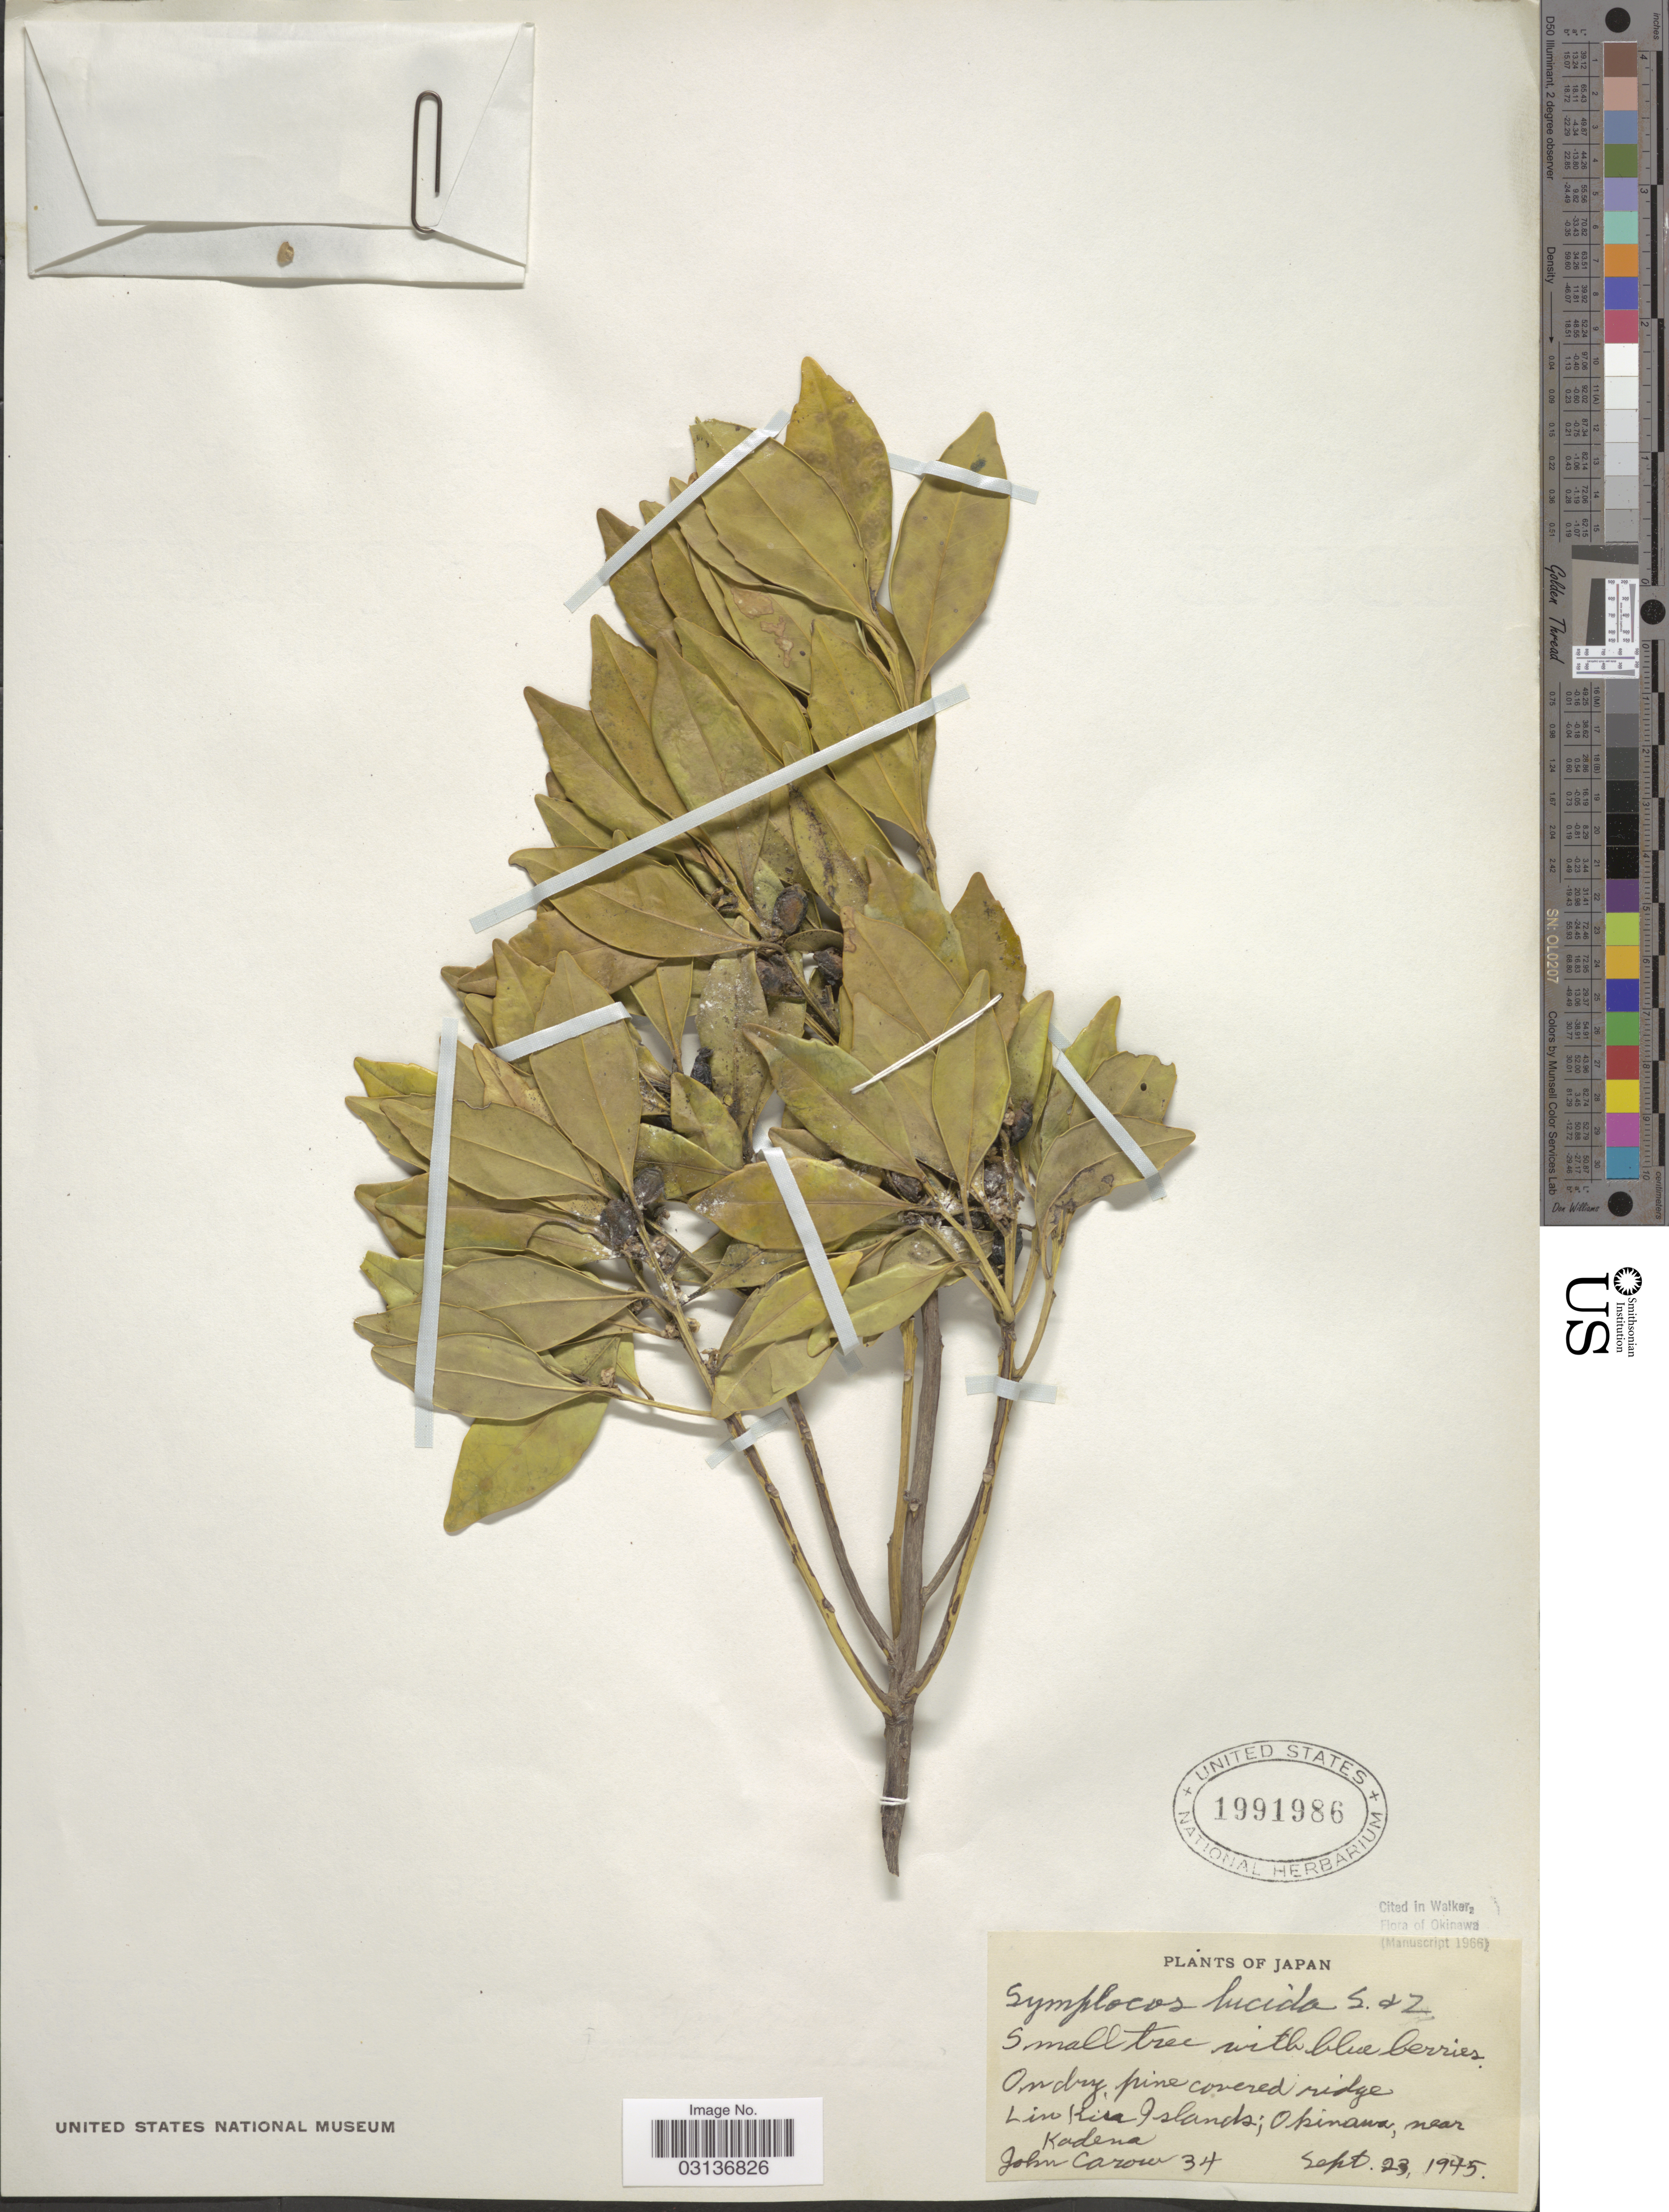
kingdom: Plantae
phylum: Tracheophyta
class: Magnoliopsida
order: Ericales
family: Symplocaceae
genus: Symplocos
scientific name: Symplocos lucida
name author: (Thurb.) Siebold & Zucc.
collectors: J. Carow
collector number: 34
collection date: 1945-09-23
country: Japan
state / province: Okinawa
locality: On dry, pine covered ridge Liu Kiu Islands; Okinawa, near Kadena.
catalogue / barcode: US 1991986